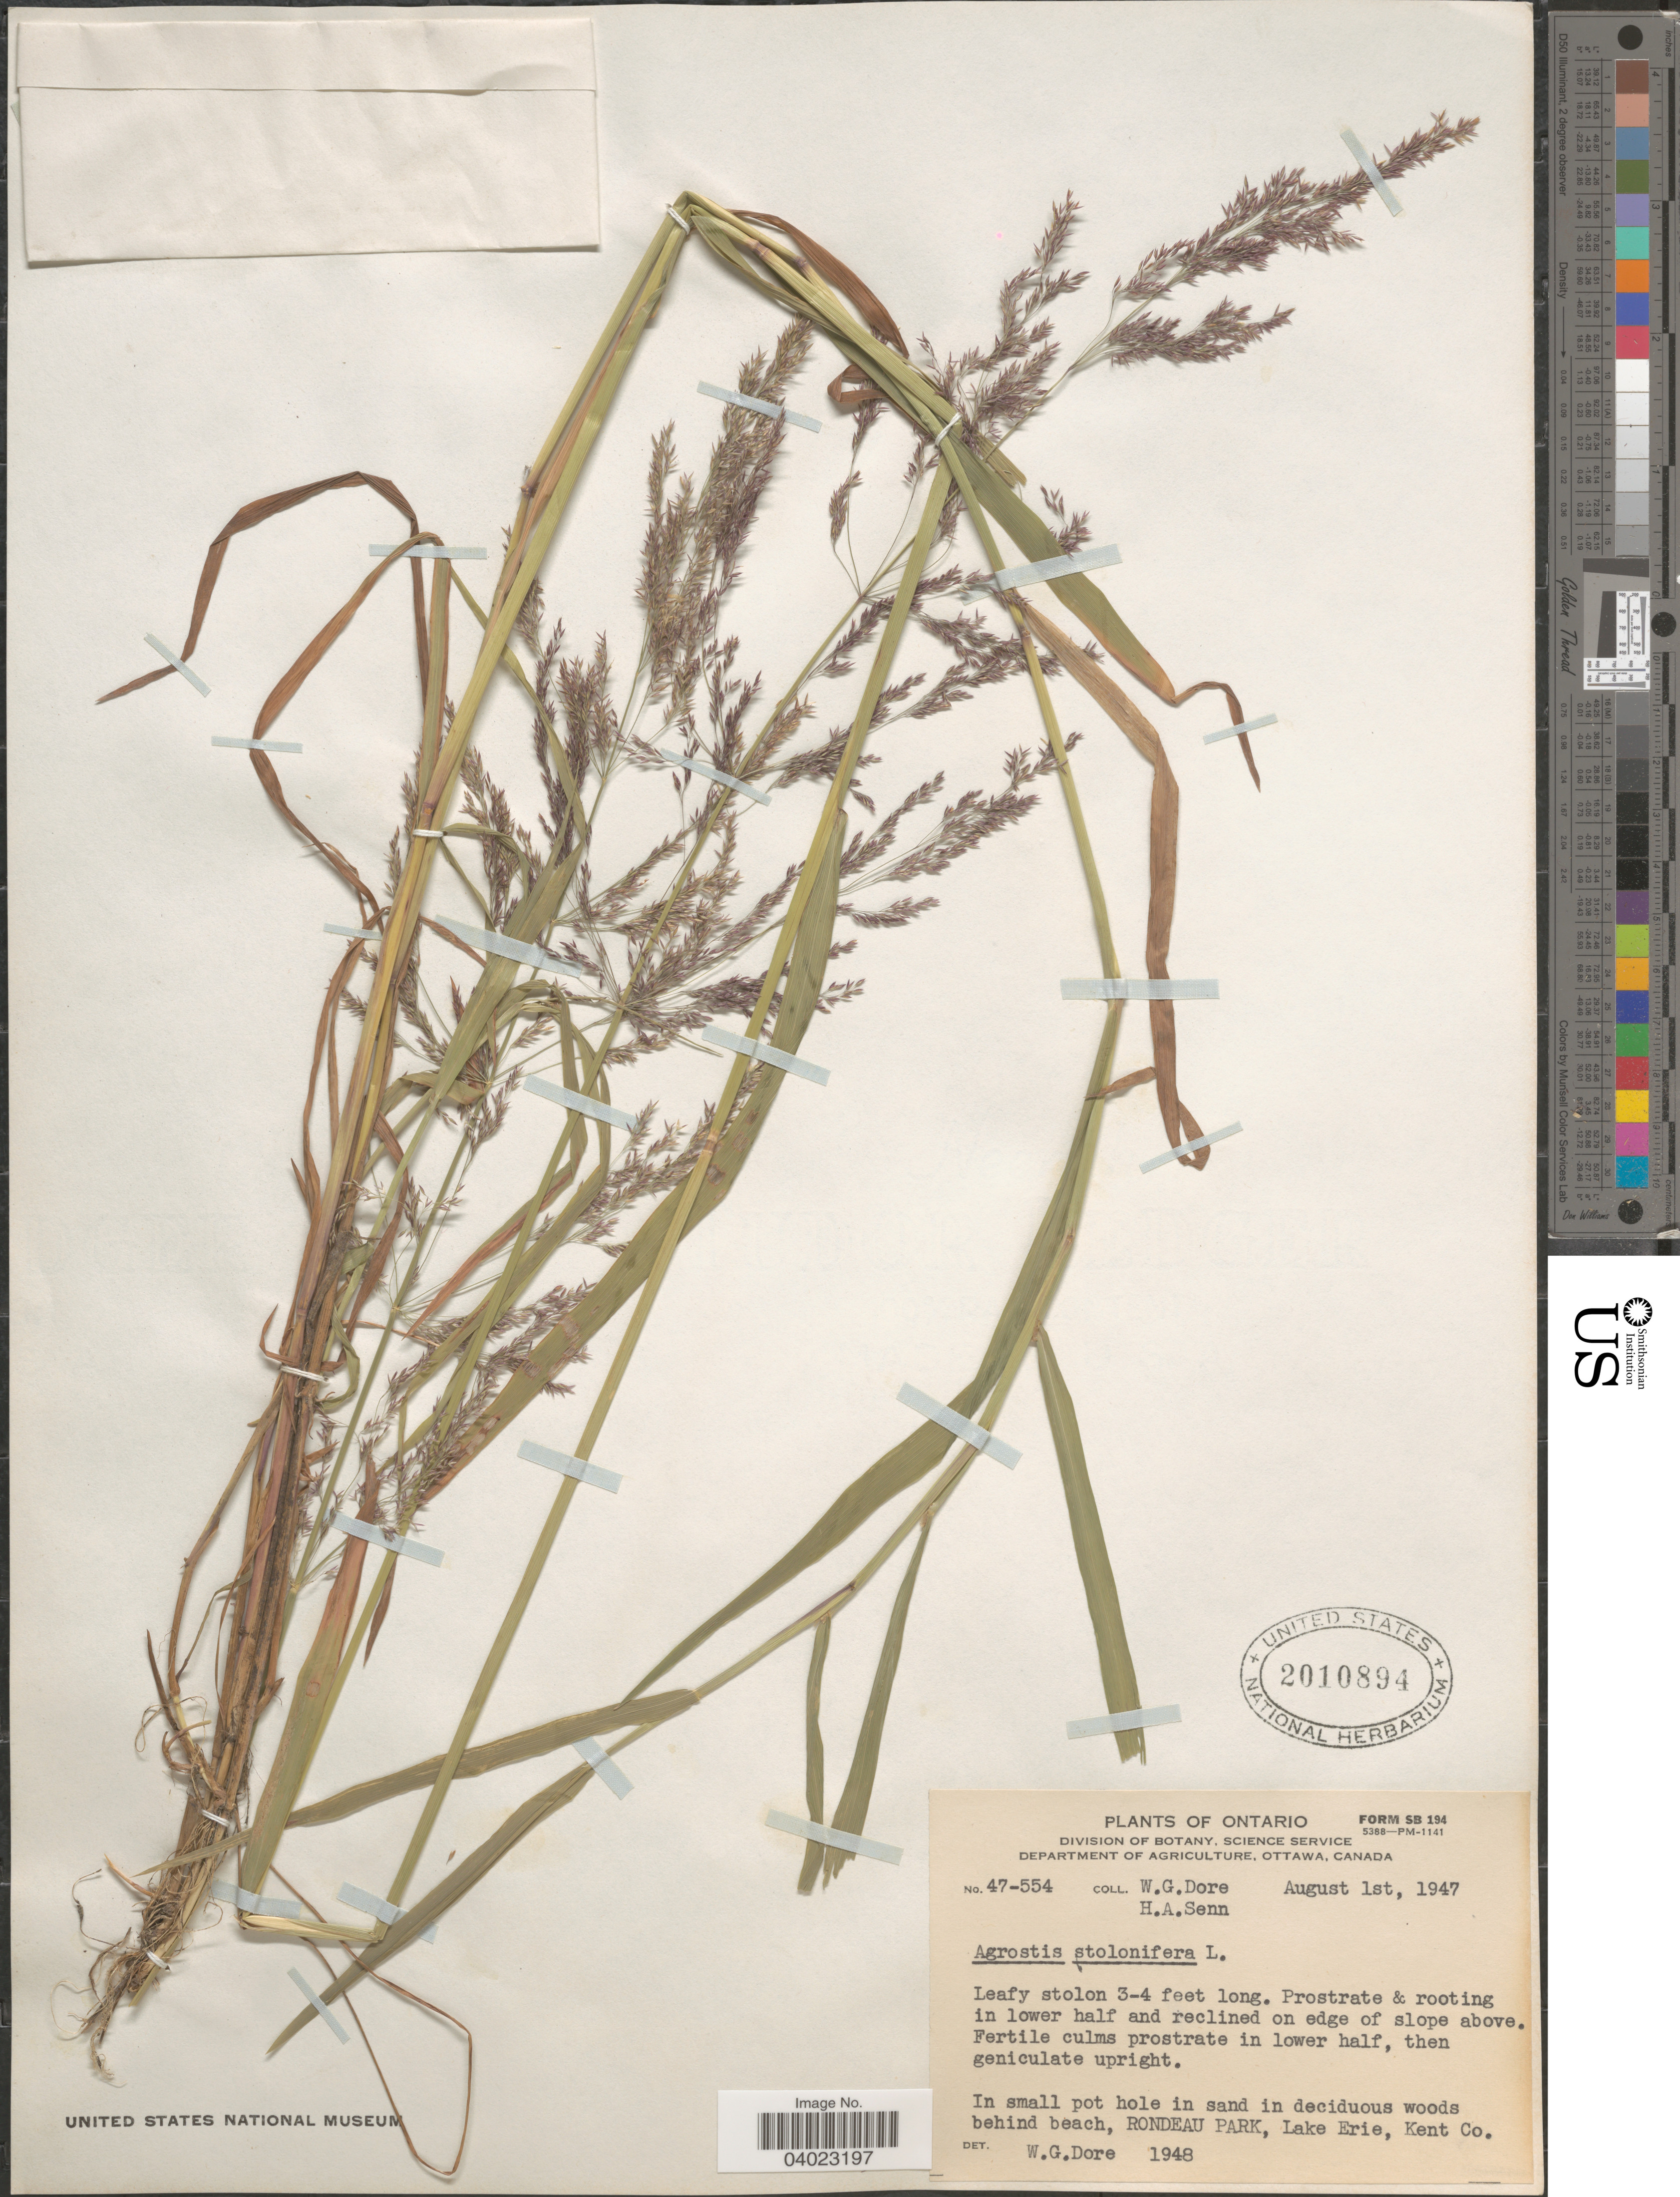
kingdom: Plantae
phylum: Tracheophyta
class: Liliopsida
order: Poales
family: Poaceae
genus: Agrostis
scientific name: Agrostis stolonifera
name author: L.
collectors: W. Dore & H. Senn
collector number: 47-554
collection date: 1947-08-01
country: Canada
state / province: Ontario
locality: In small pot hole in sand in deciduous woods behind beach, Rondeau Park, Lake Erie, Kent Co.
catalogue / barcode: US 2010894